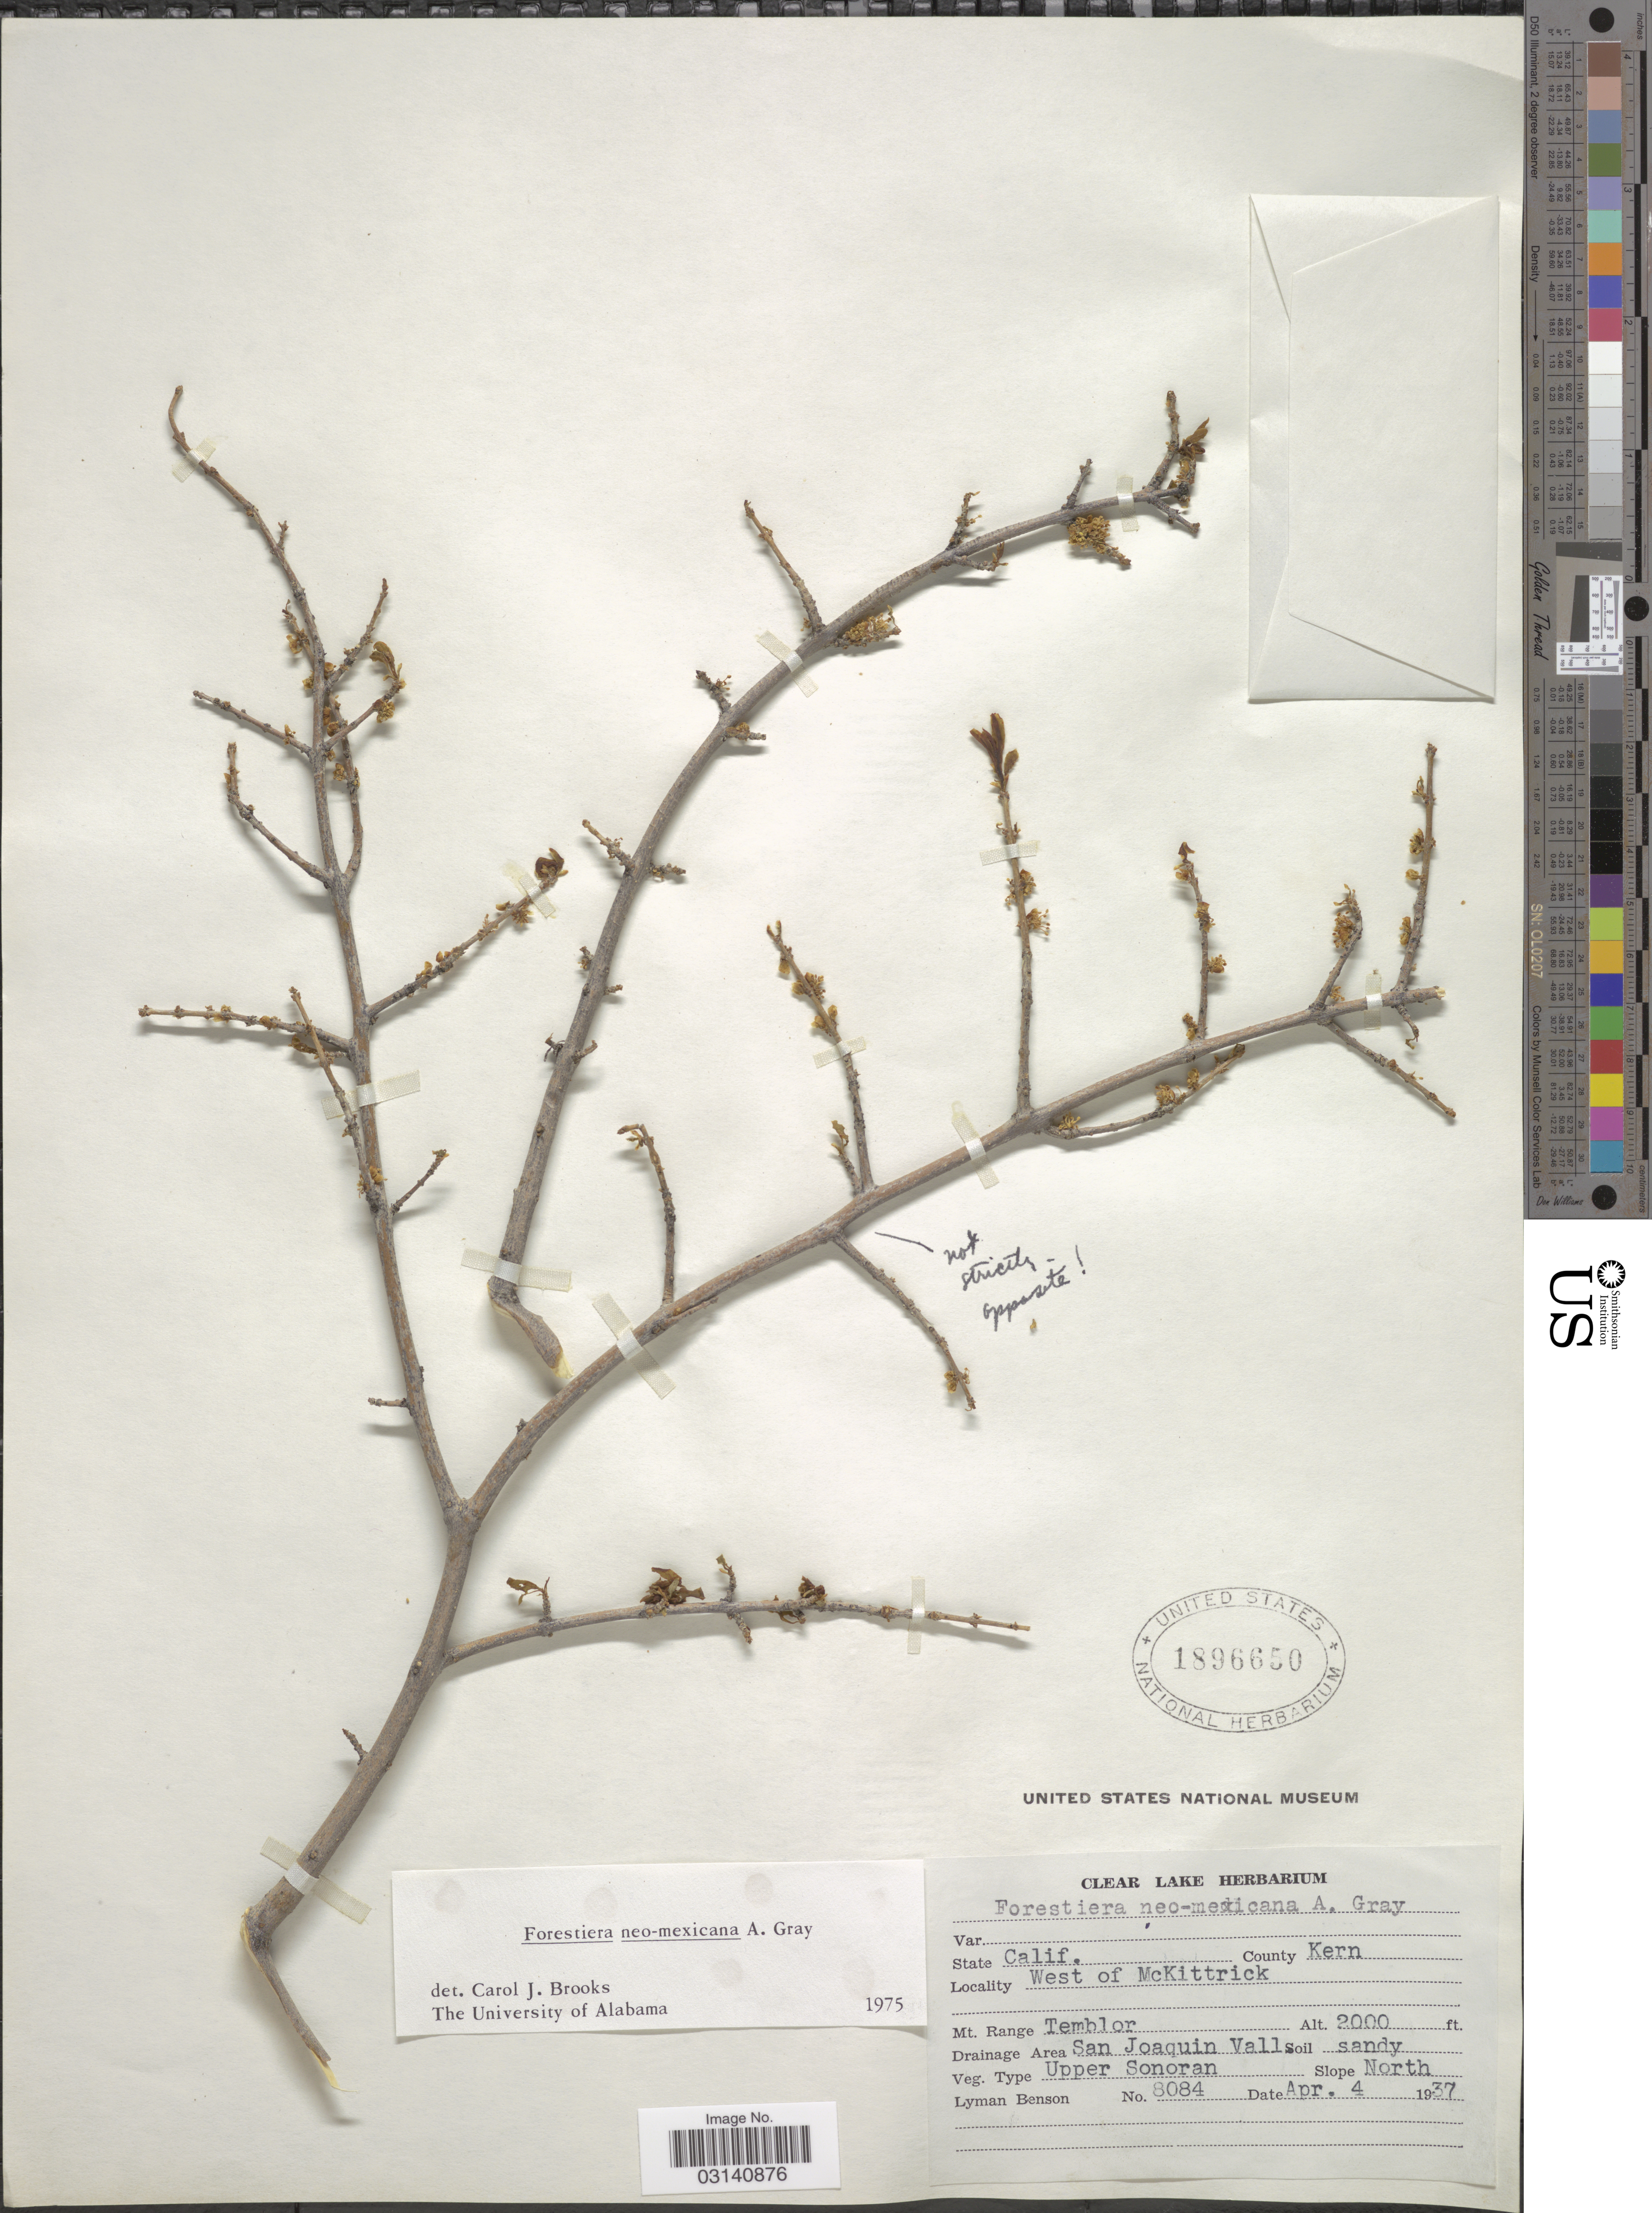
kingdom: Plantae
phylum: Tracheophyta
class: Magnoliopsida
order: Lamiales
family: Oleaceae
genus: Forestiera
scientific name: Forestiera neomexicana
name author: A. Gray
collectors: L. D. Benson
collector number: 8084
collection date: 1937-04-04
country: United States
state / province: California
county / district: Kern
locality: County Kern. West of McKittrick. Mt. Range Temblor. Drainage Area San Joaquin Vall.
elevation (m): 610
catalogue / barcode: US 1896650